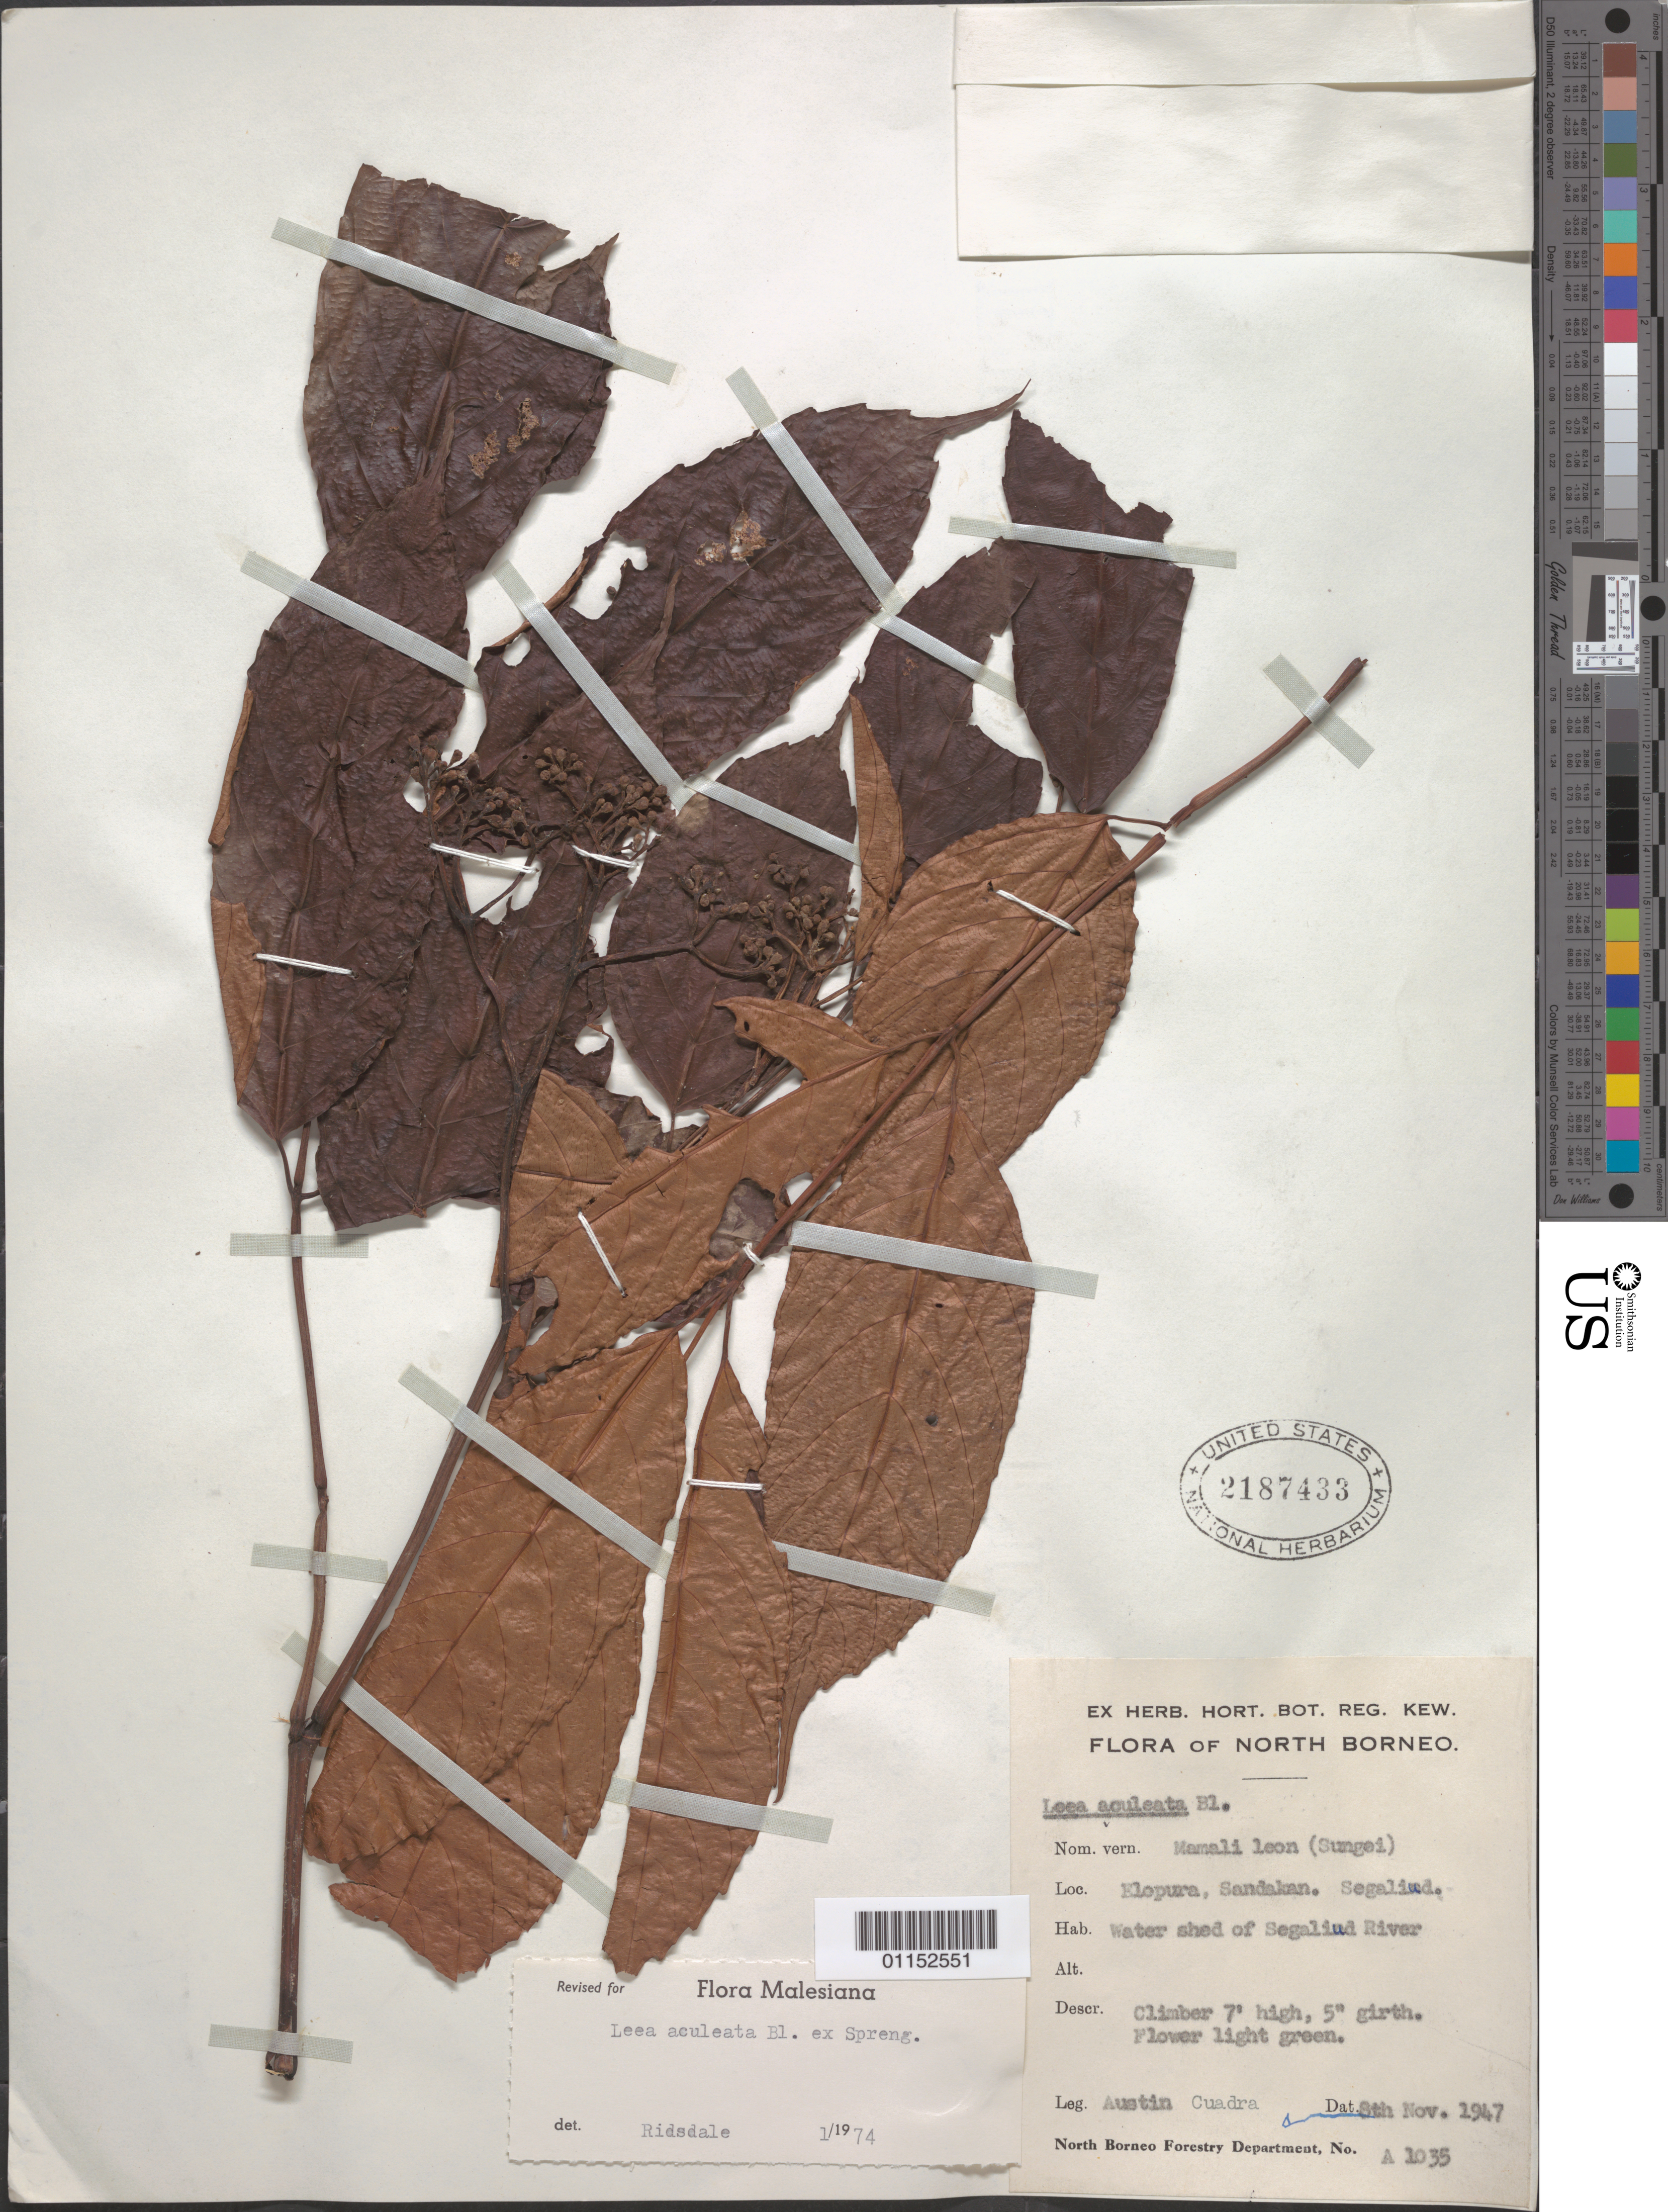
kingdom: Plantae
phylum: Tracheophyta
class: Magnoliopsida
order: Vitales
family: Vitaceae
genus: Leea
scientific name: Leea aculeata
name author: Blume ex Spreng.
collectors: A. Cuadra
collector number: A 1035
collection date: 1947-11-08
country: Malaysia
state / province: Sabah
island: Borneo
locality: Elopura, Sandakan. Segaliud.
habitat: Climber.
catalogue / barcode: US 2187433